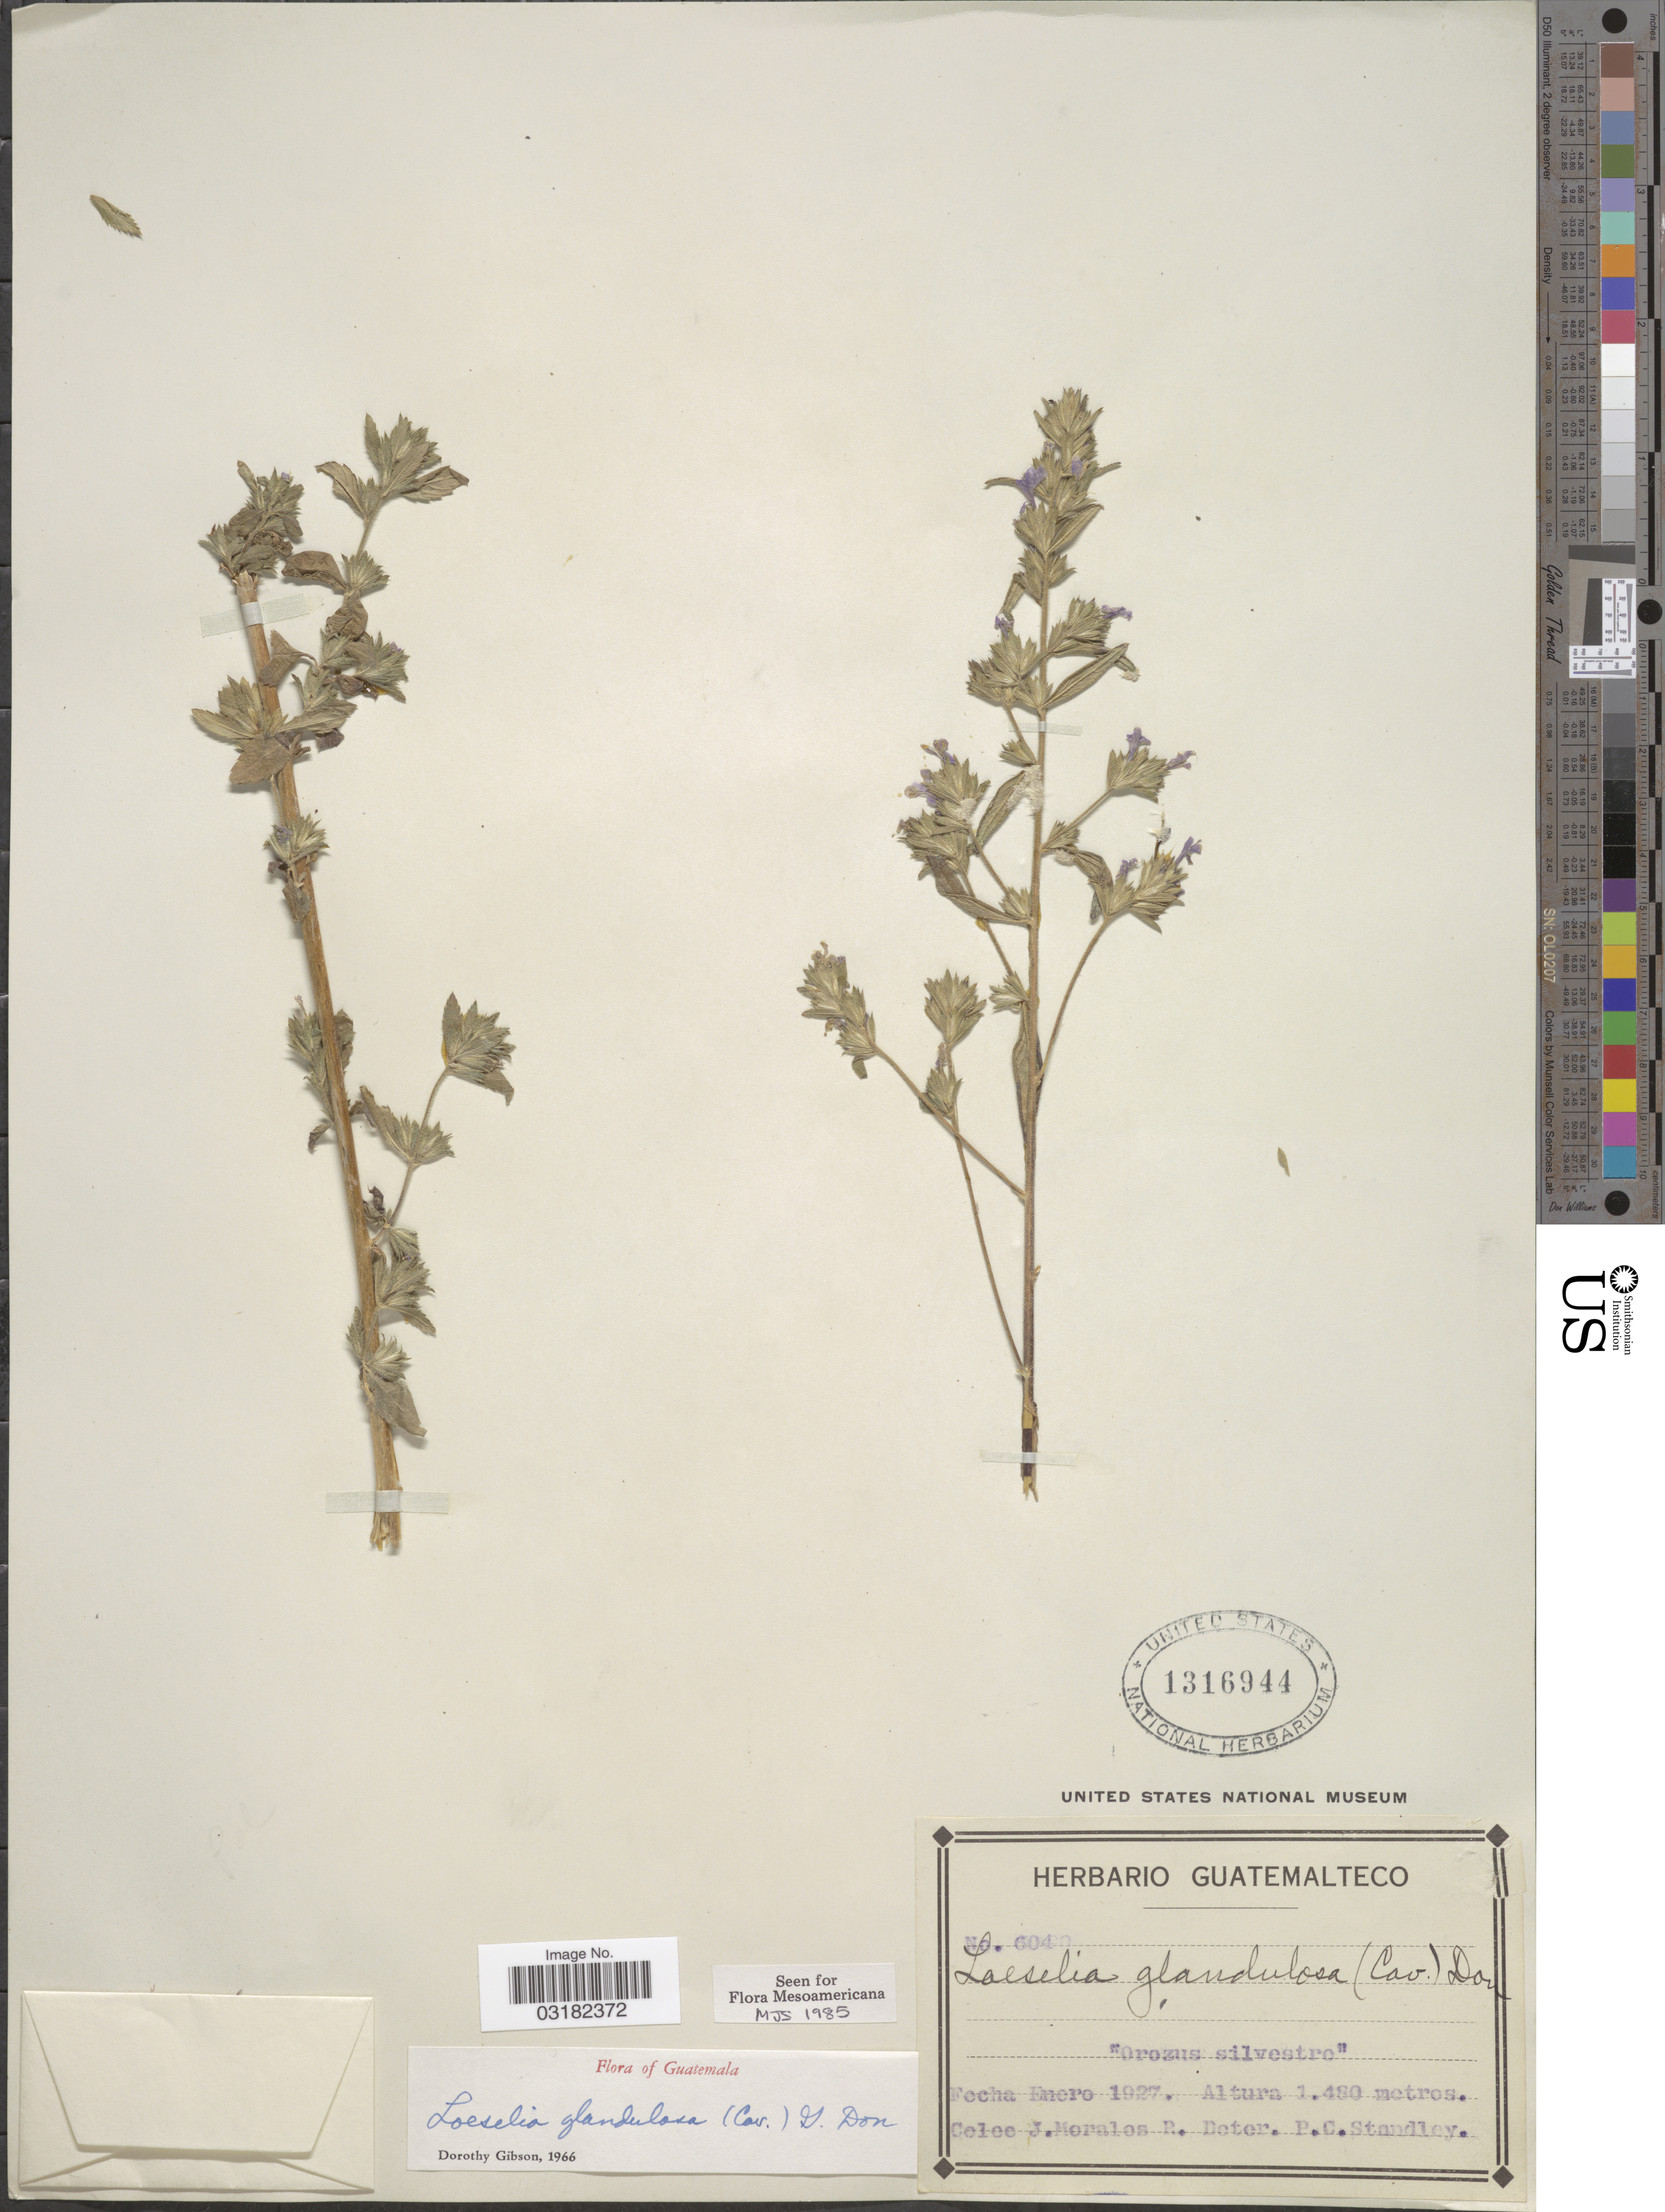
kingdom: Plantae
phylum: Tracheophyta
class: Magnoliopsida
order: Ericales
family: Polemoniaceae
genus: Loeselia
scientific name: Loeselia glandulosa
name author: (Cav.) G. Don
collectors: J. Morales R.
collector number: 604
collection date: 1927-01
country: Guatemala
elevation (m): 1480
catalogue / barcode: US 1316944